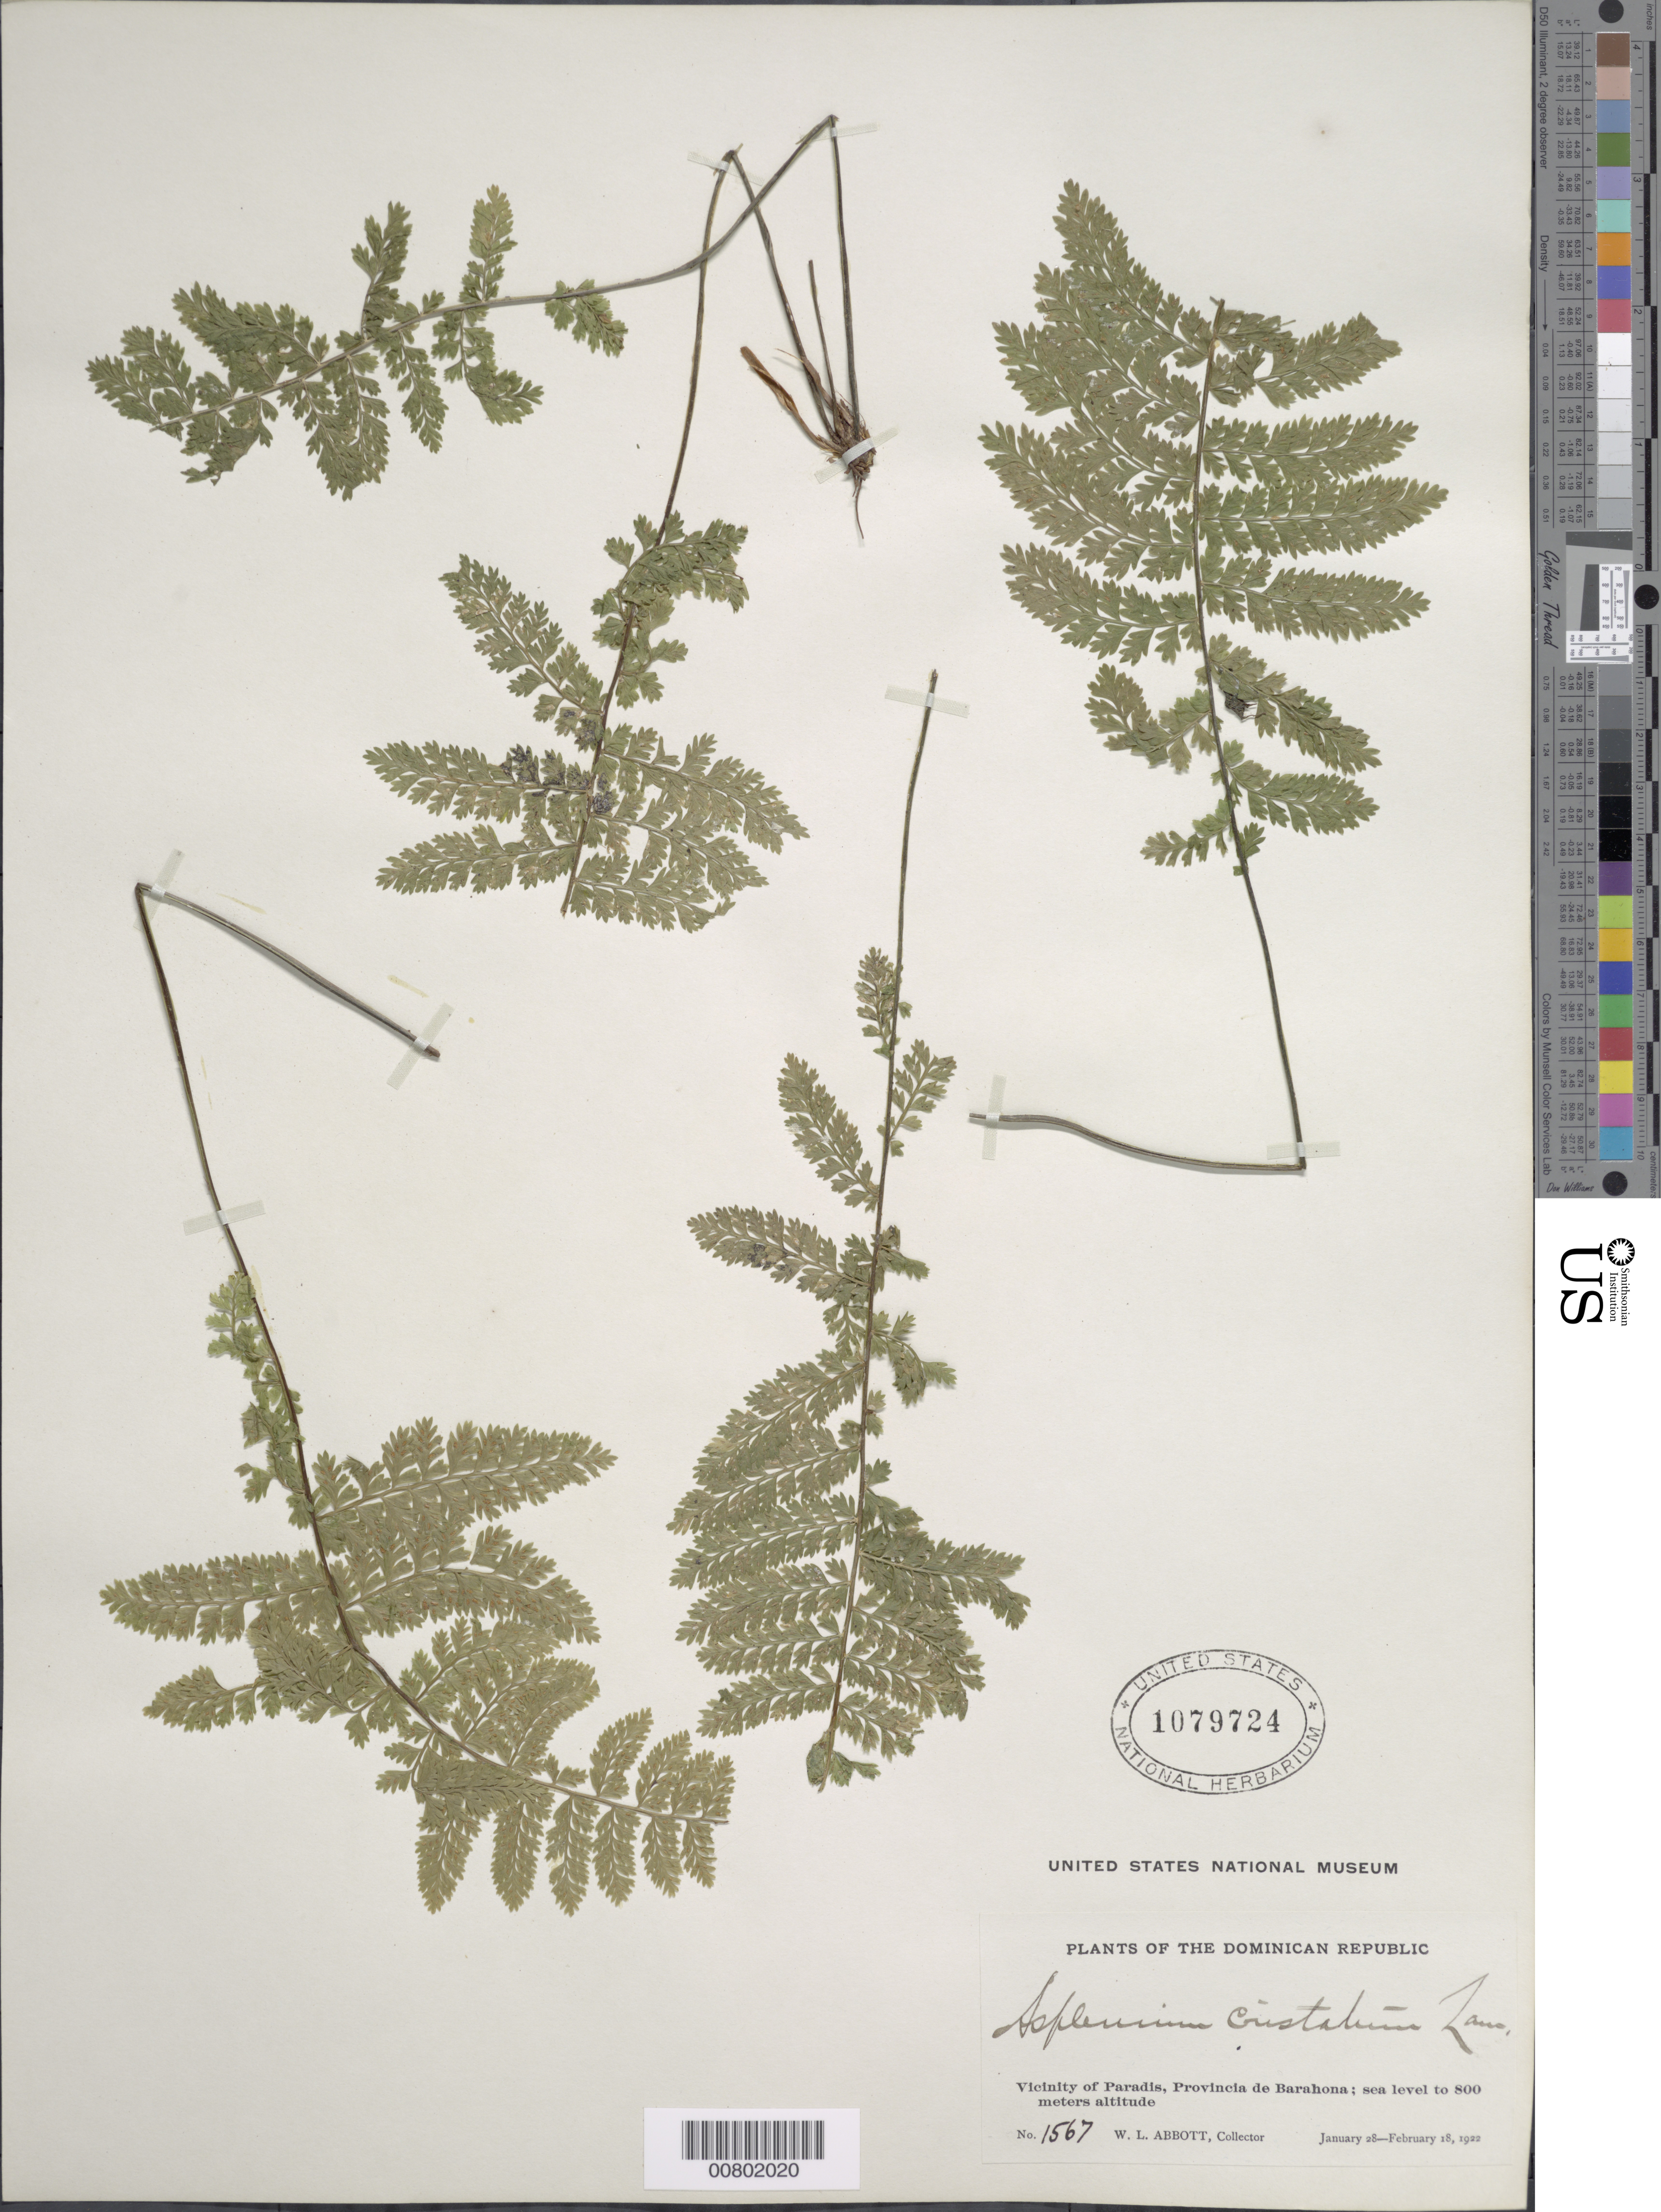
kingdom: Plantae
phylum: Tracheophyta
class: Polypodiopsida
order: Polypodiales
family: Aspleniaceae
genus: Asplenium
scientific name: Asplenium cristatum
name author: Lam.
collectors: W. L. Abbott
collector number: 1567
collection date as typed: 28 Jan 1922 to 18 Feb 1922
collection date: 1922-01-28/1922-02-18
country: Dominican Republic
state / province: Barahona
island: Hispaniola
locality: Paradis vicinity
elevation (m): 0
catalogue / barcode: US 1079724